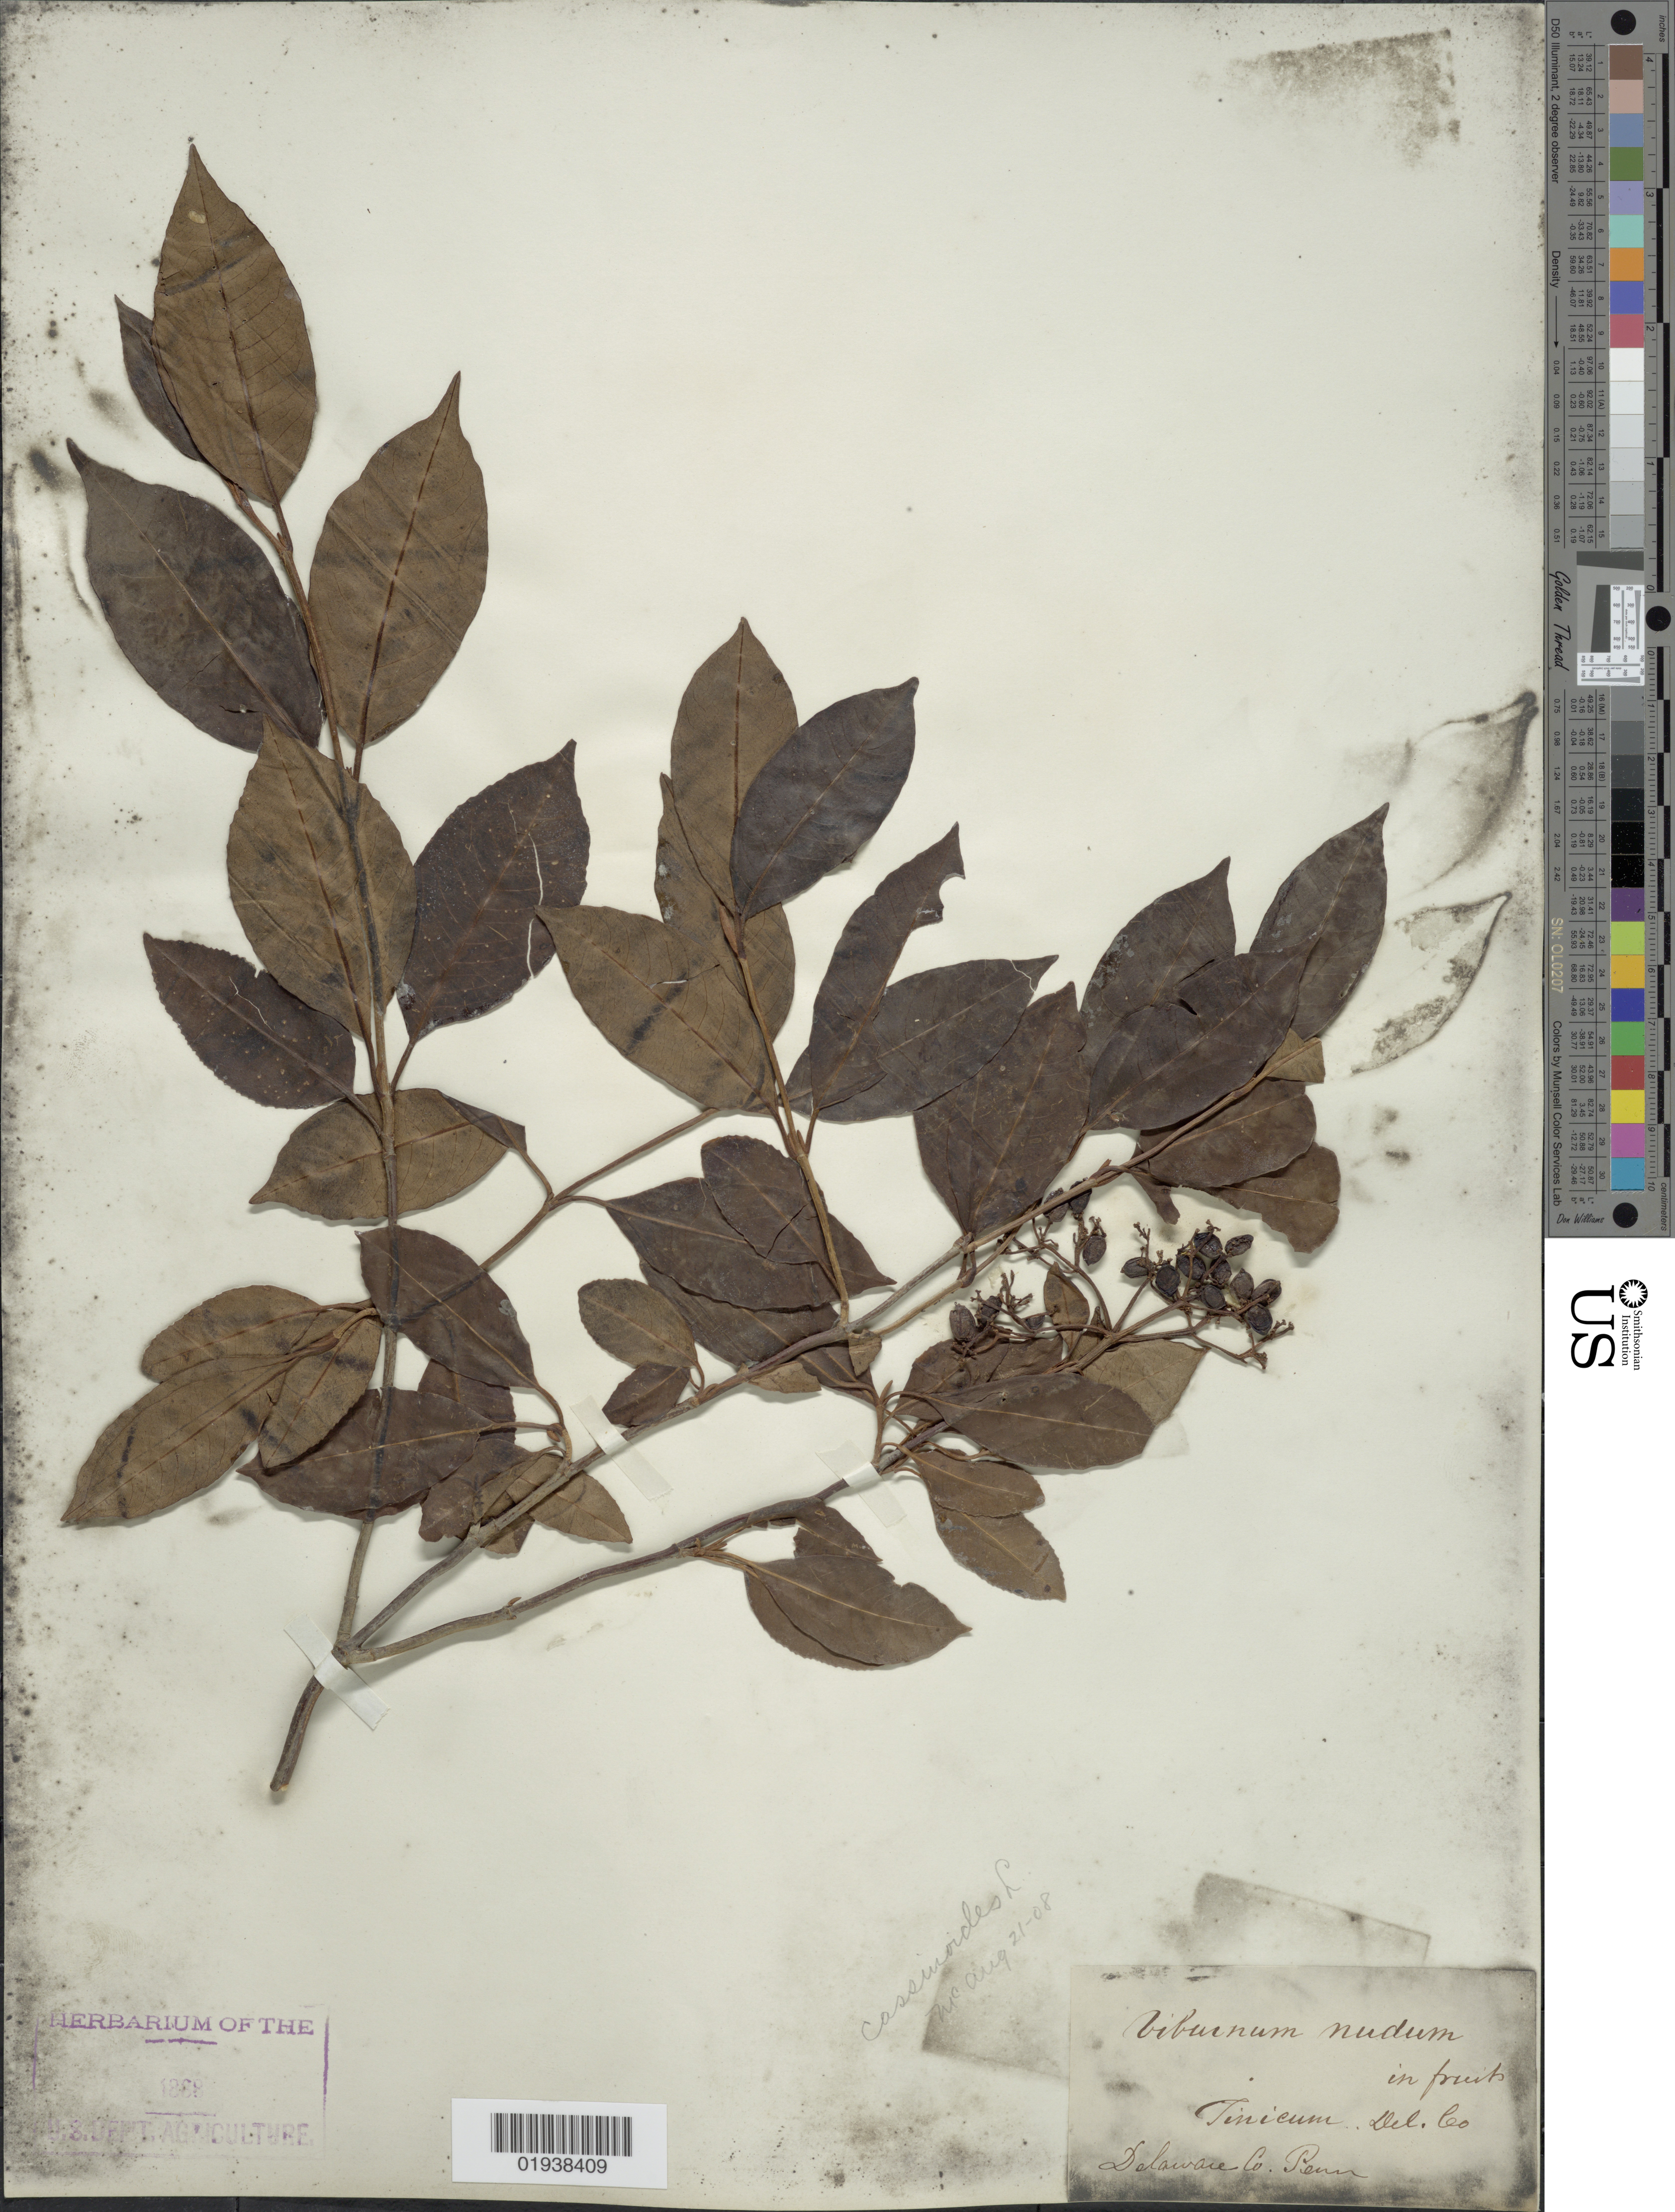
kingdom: Plantae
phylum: Tracheophyta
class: Magnoliopsida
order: Dipsacales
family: Viburnaceae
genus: Viburnum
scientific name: Viburnum cassinoides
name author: L.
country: United States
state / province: Pennsylvania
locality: Tinicum [unsure placement]. Del. Co. Delaware Co.